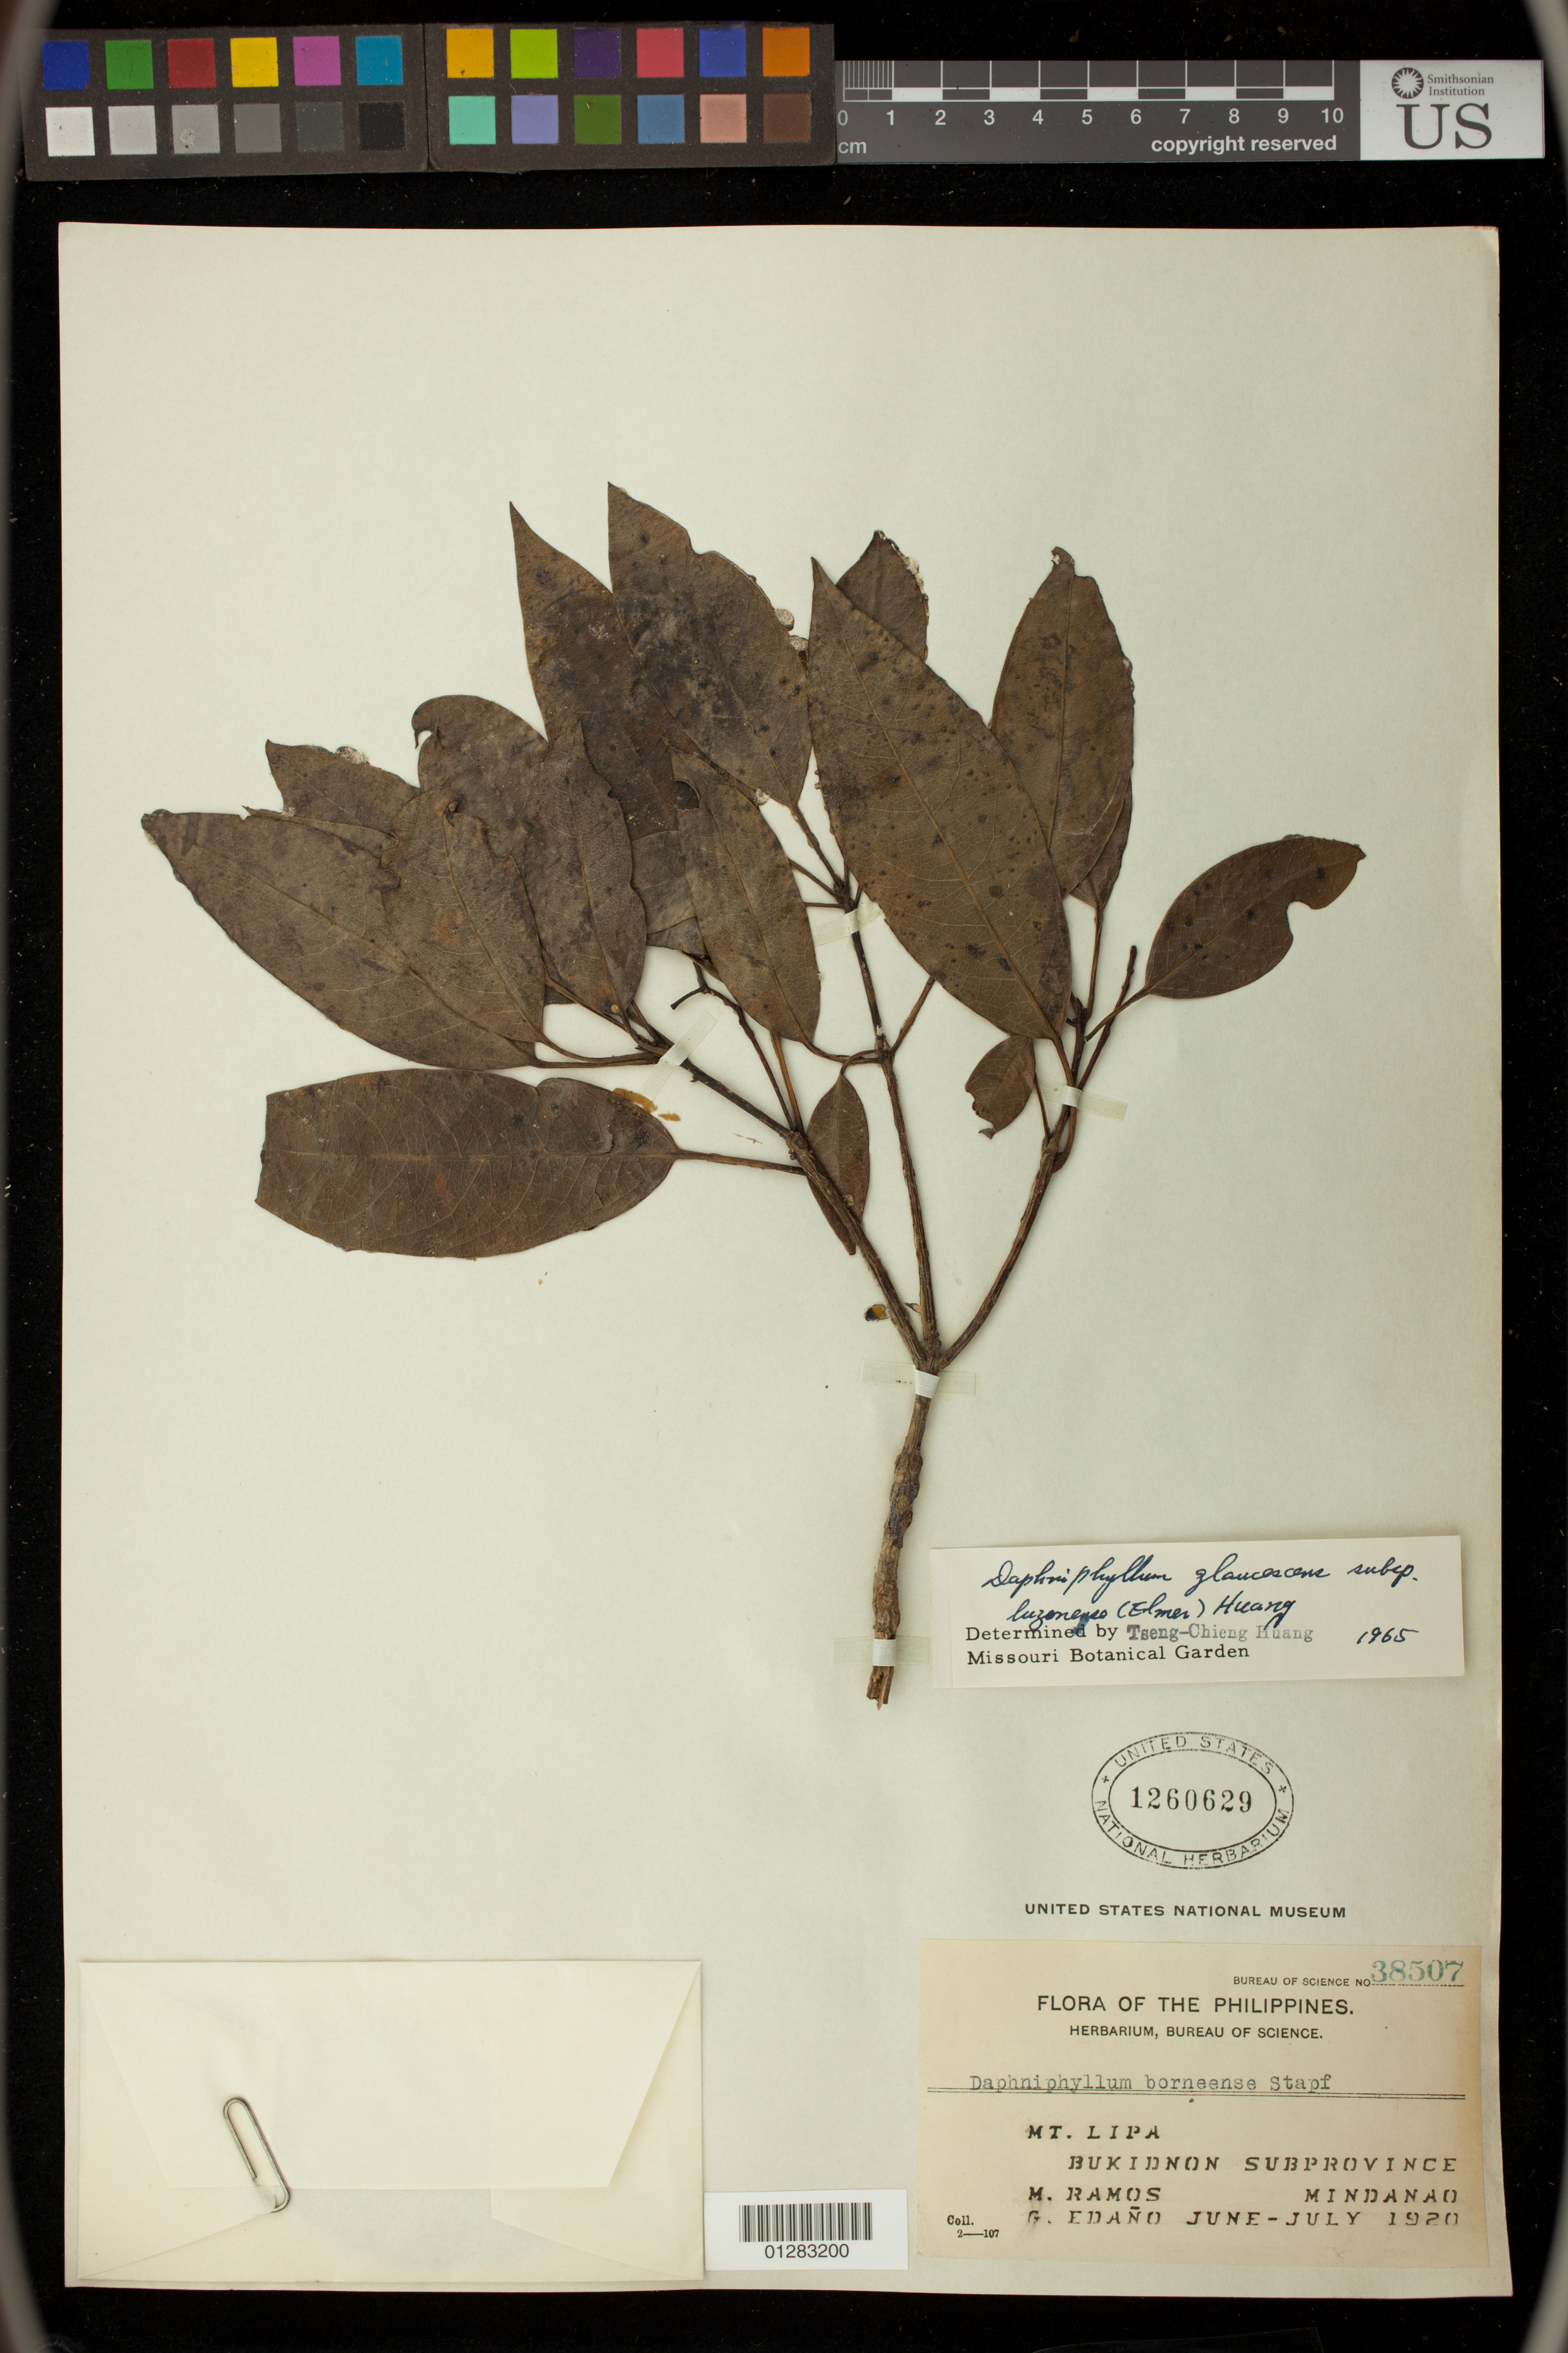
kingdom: Plantae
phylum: Tracheophyta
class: Magnoliopsida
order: Saxifragales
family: Daphniphyllaceae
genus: Daphniphyllum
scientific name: Daphniphyllum glaucescens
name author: Blume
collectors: M. Ramos & G. Edaño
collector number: Bur. Sci. 38507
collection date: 1920-06/1920-07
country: Philippines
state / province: Northern Mindanao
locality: Mt. Lipa, Bukidnon Subprovince, Mindanao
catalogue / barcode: US 1260629